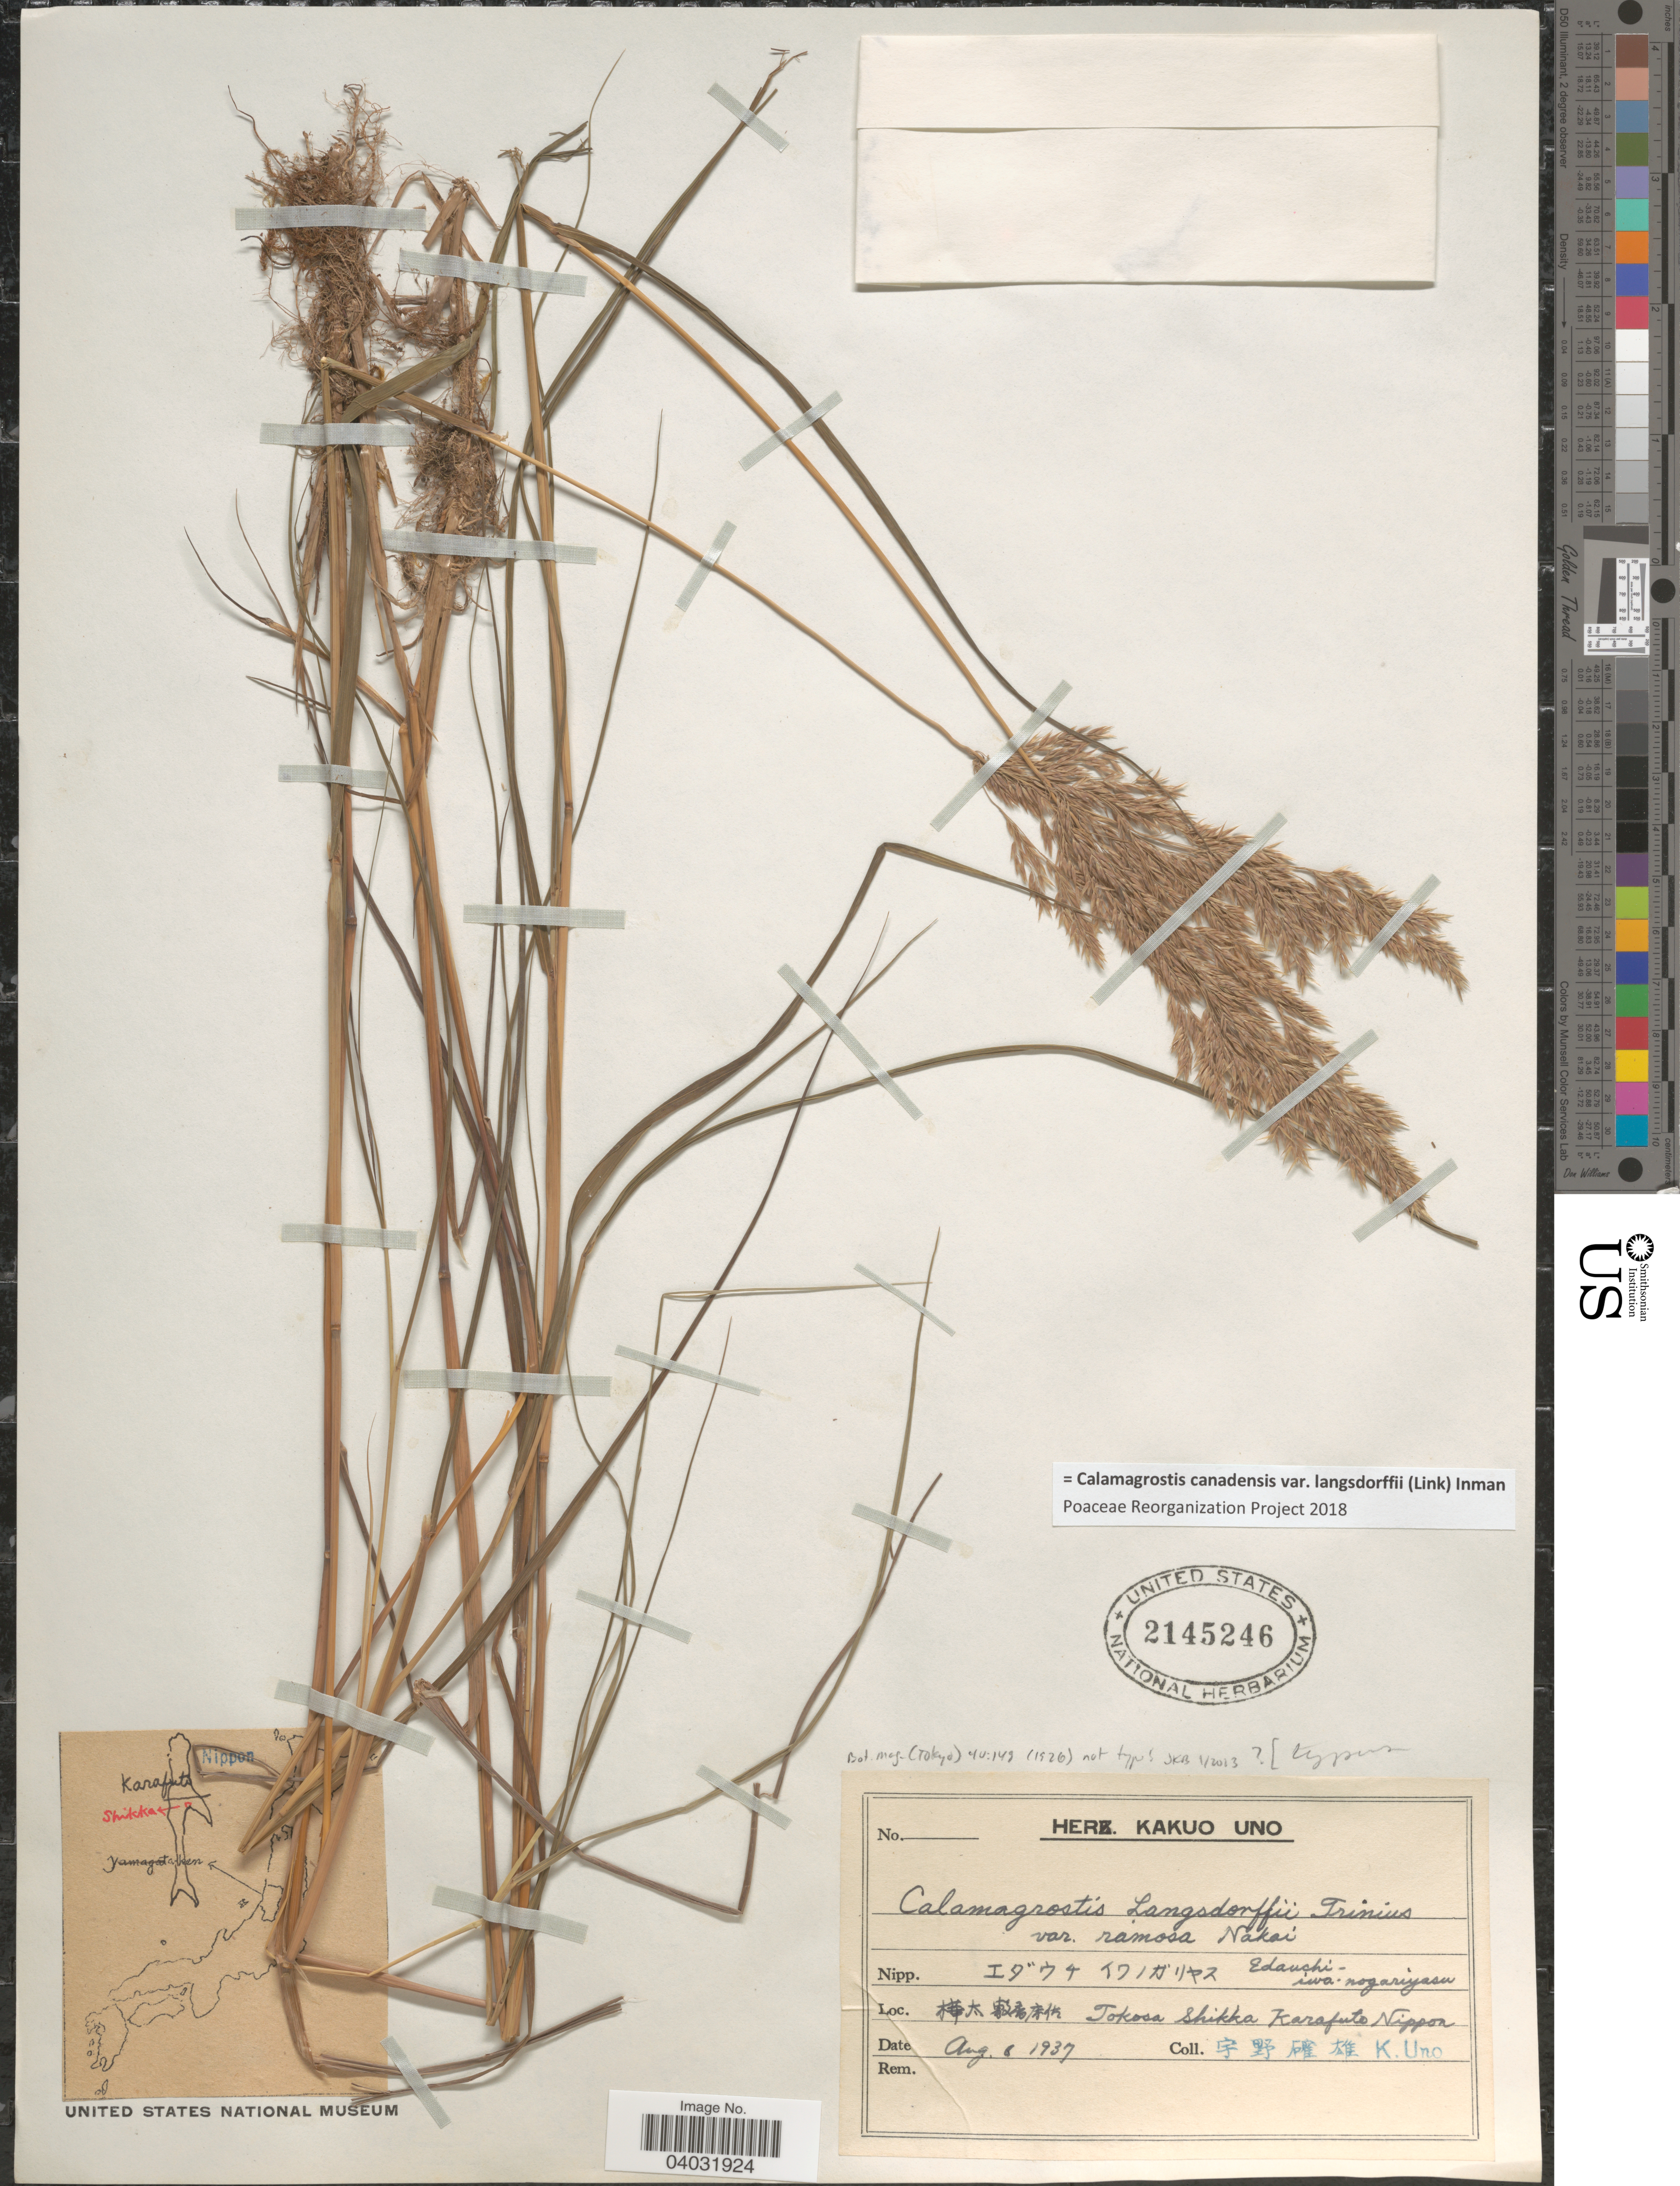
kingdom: Plantae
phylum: Tracheophyta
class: Liliopsida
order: Poales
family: Poaceae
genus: Calamagrostis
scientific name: Calamagrostis canadensis var. langsdorffii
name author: (Link) Inman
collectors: K. Uno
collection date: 1937-08-08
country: Japan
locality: Tokosa shikka Karafuto Nippon.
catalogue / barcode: US 2145246